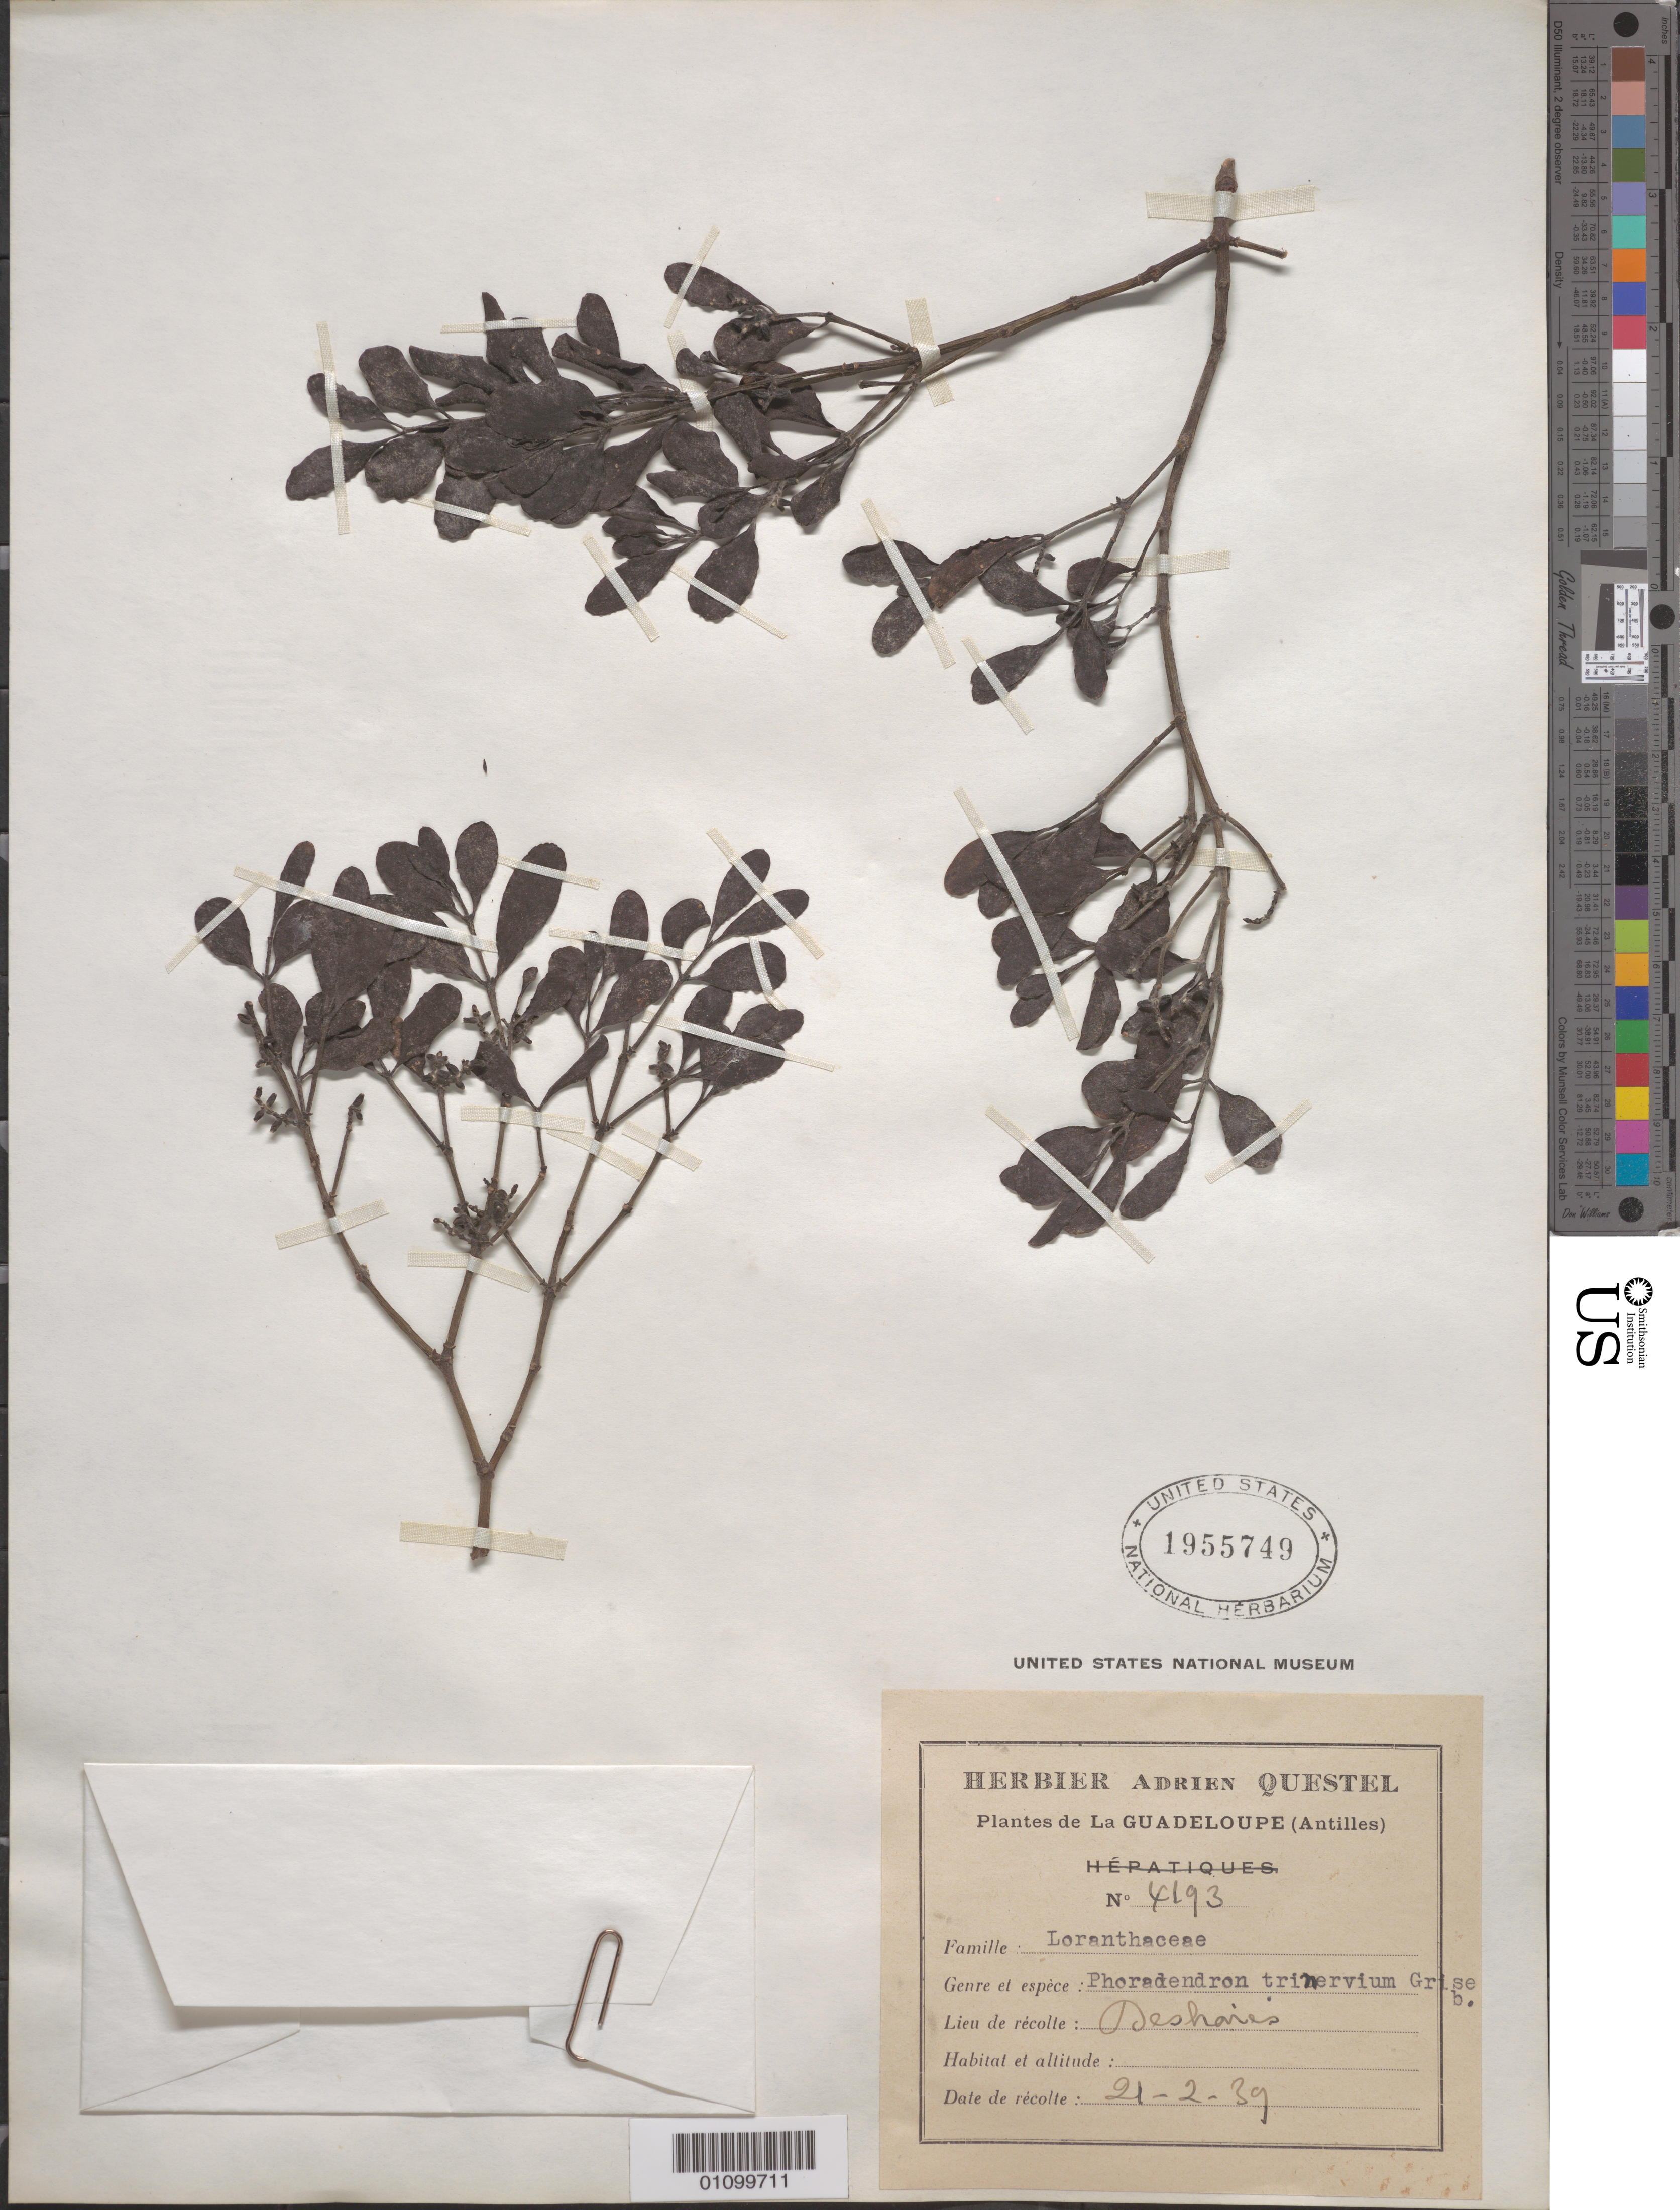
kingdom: Plantae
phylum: Tracheophyta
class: Magnoliopsida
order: Santalales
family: Viscaceae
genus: Phoradendron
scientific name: Phoradendron trinervium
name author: (Lam.) Griseb.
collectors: A. Questel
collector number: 4193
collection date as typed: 21 Feb 1939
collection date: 1939-02-21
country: Guadeloupe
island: Basse Terre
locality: Deshaies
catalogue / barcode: US 1955749